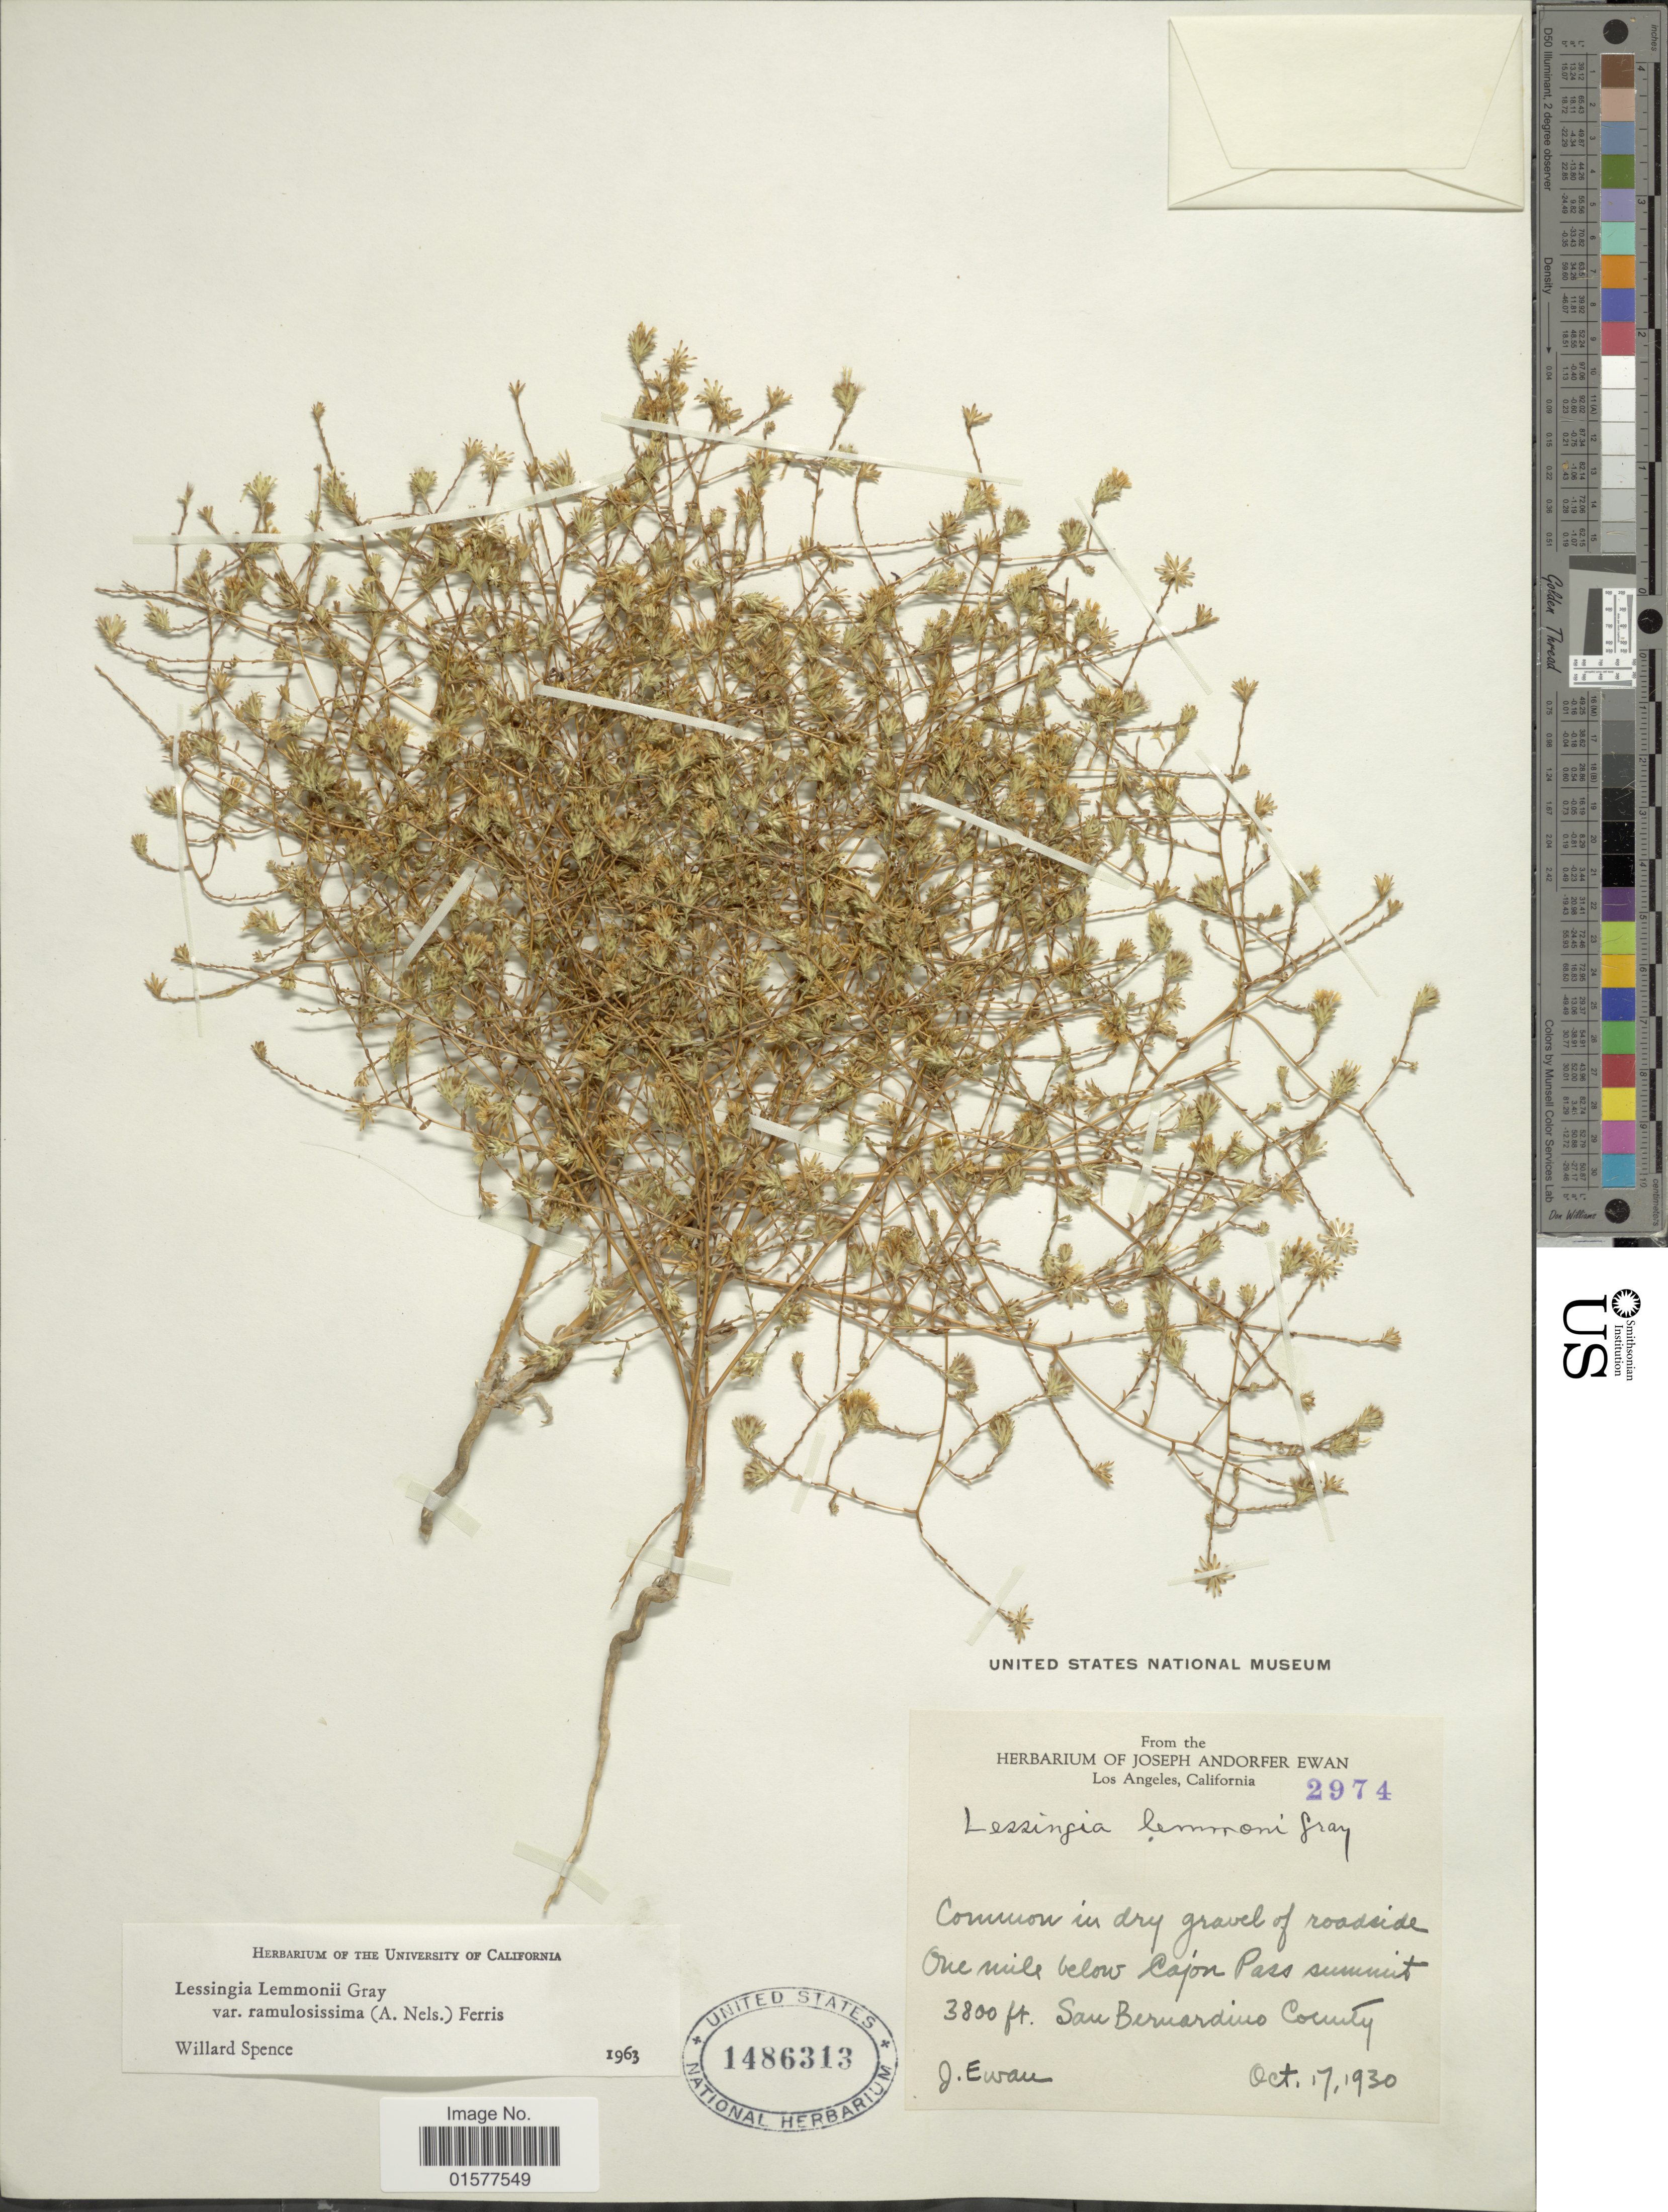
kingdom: Plantae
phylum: Tracheophyta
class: Magnoliopsida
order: Asterales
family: Asteraceae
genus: Lessingia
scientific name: Lessingia lemmonii var. ramulosissima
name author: (A. Nelson) Ferris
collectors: J. A. Ewan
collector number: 2974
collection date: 1930-10-17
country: United States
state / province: California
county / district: San Bernardino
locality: Los Angeles, California, Common in dry gravel of roadside, One mile below Cajon Pass summit, San Bernardino County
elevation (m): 1158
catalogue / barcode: US 1486313